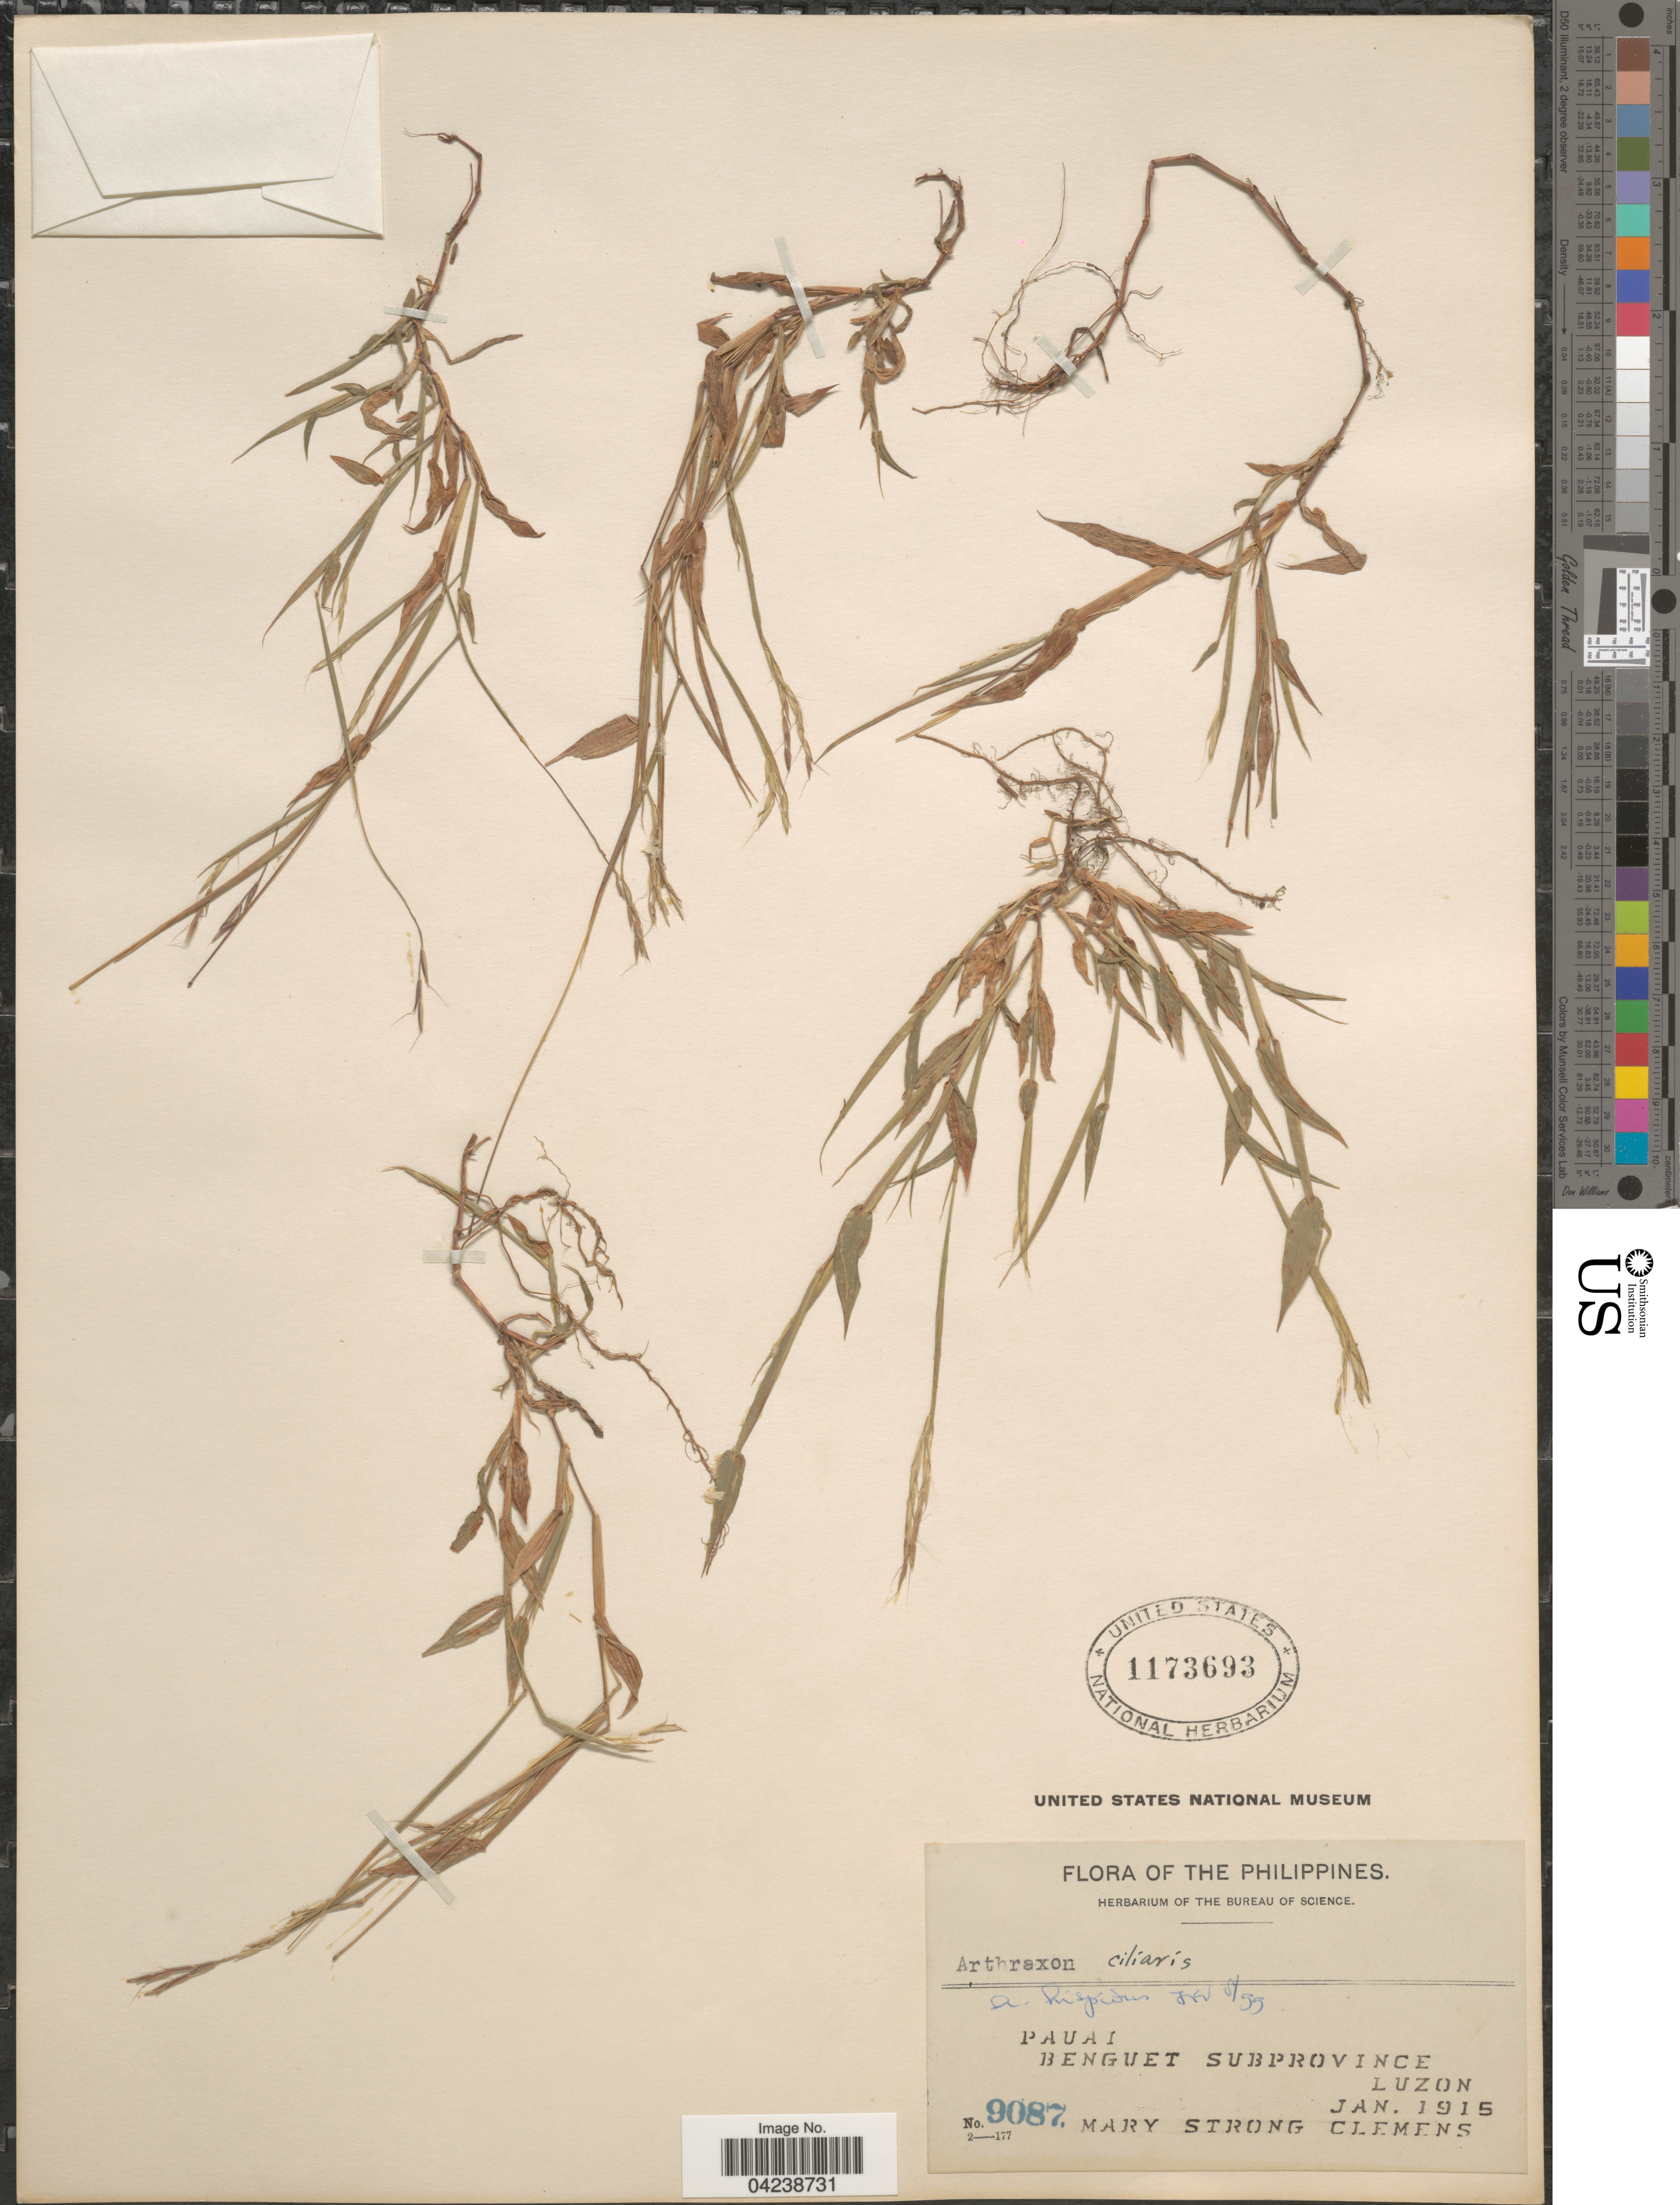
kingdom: Plantae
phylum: Tracheophyta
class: Liliopsida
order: Poales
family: Poaceae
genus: Arthraxon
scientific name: Arthraxon hispidus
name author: (Thunb.) Makino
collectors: M. S. Clemens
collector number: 9087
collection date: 1915-01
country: Philippines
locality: Pauai. Benguet Subprovince. Luzon.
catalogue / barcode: US 1173693